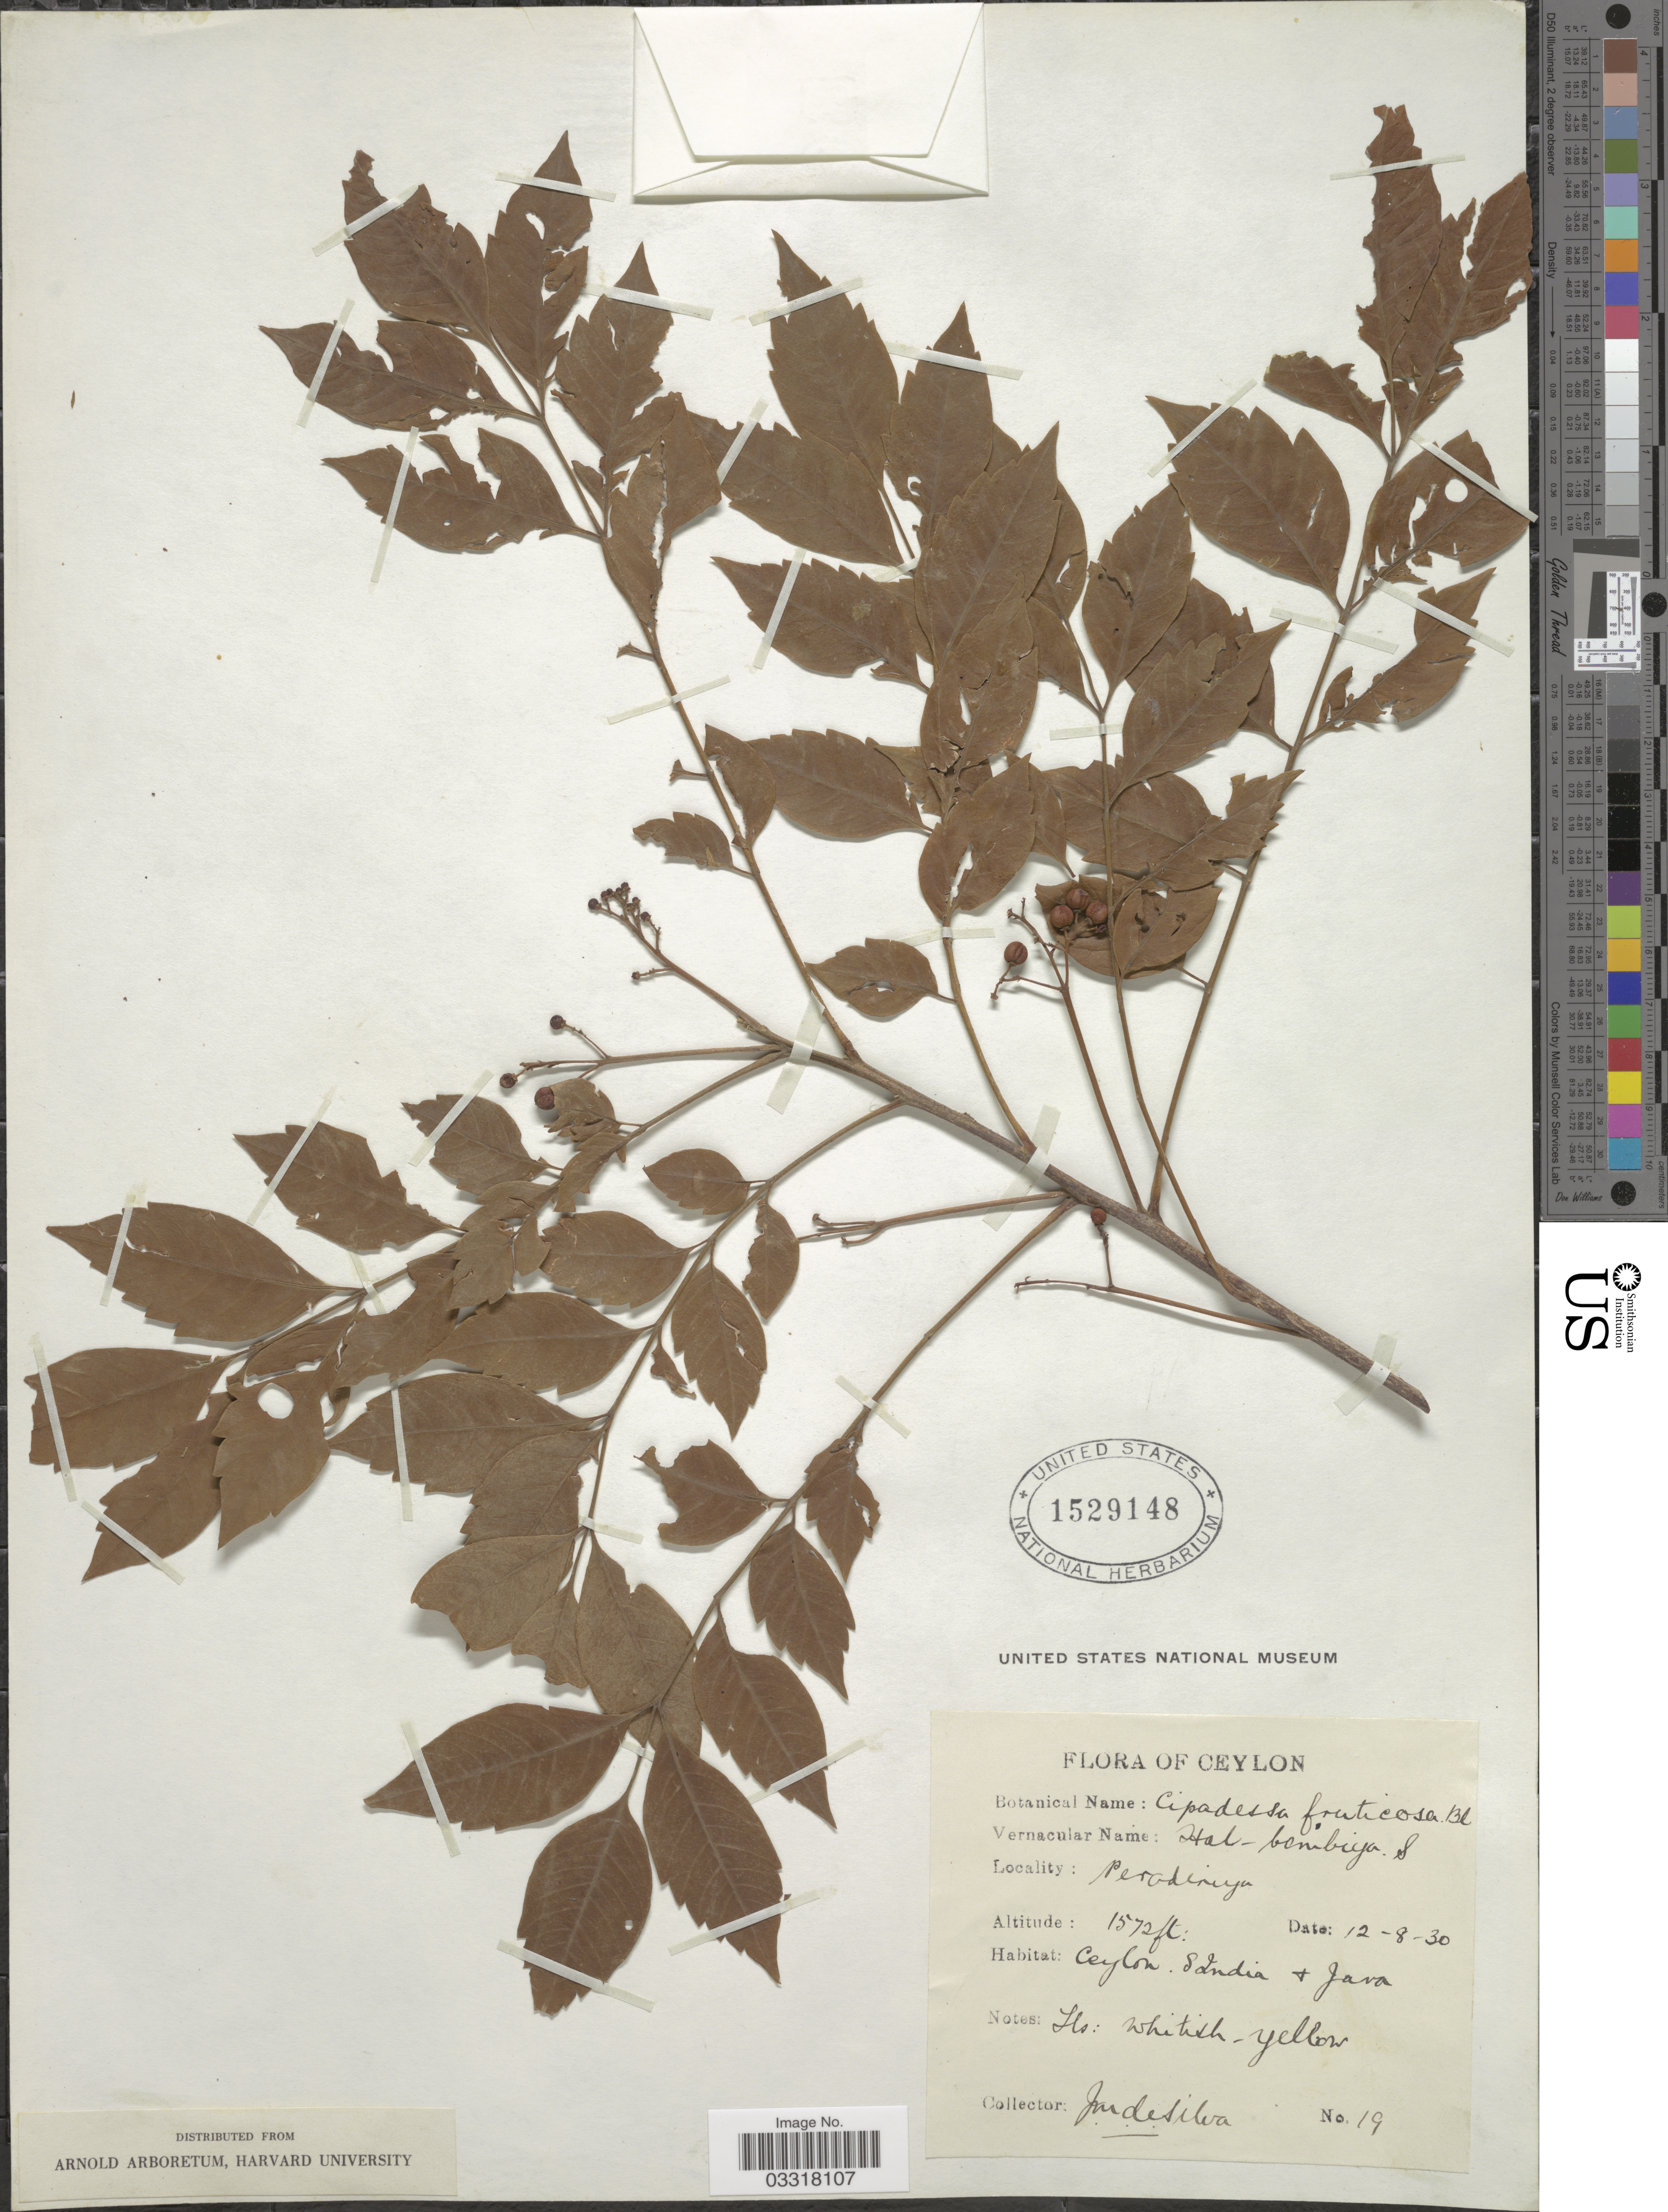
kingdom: Plantae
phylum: Tracheophyta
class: Magnoliopsida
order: Sapindales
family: Meliaceae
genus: Cipadessa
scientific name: Cipadessa baccifera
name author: Miq.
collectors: J. M. Silva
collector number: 19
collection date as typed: Transcribed d/m/y: 12/8/30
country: Sri Lanka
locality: Ceylon. Peradeniya.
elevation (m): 479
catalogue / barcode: US 1529148